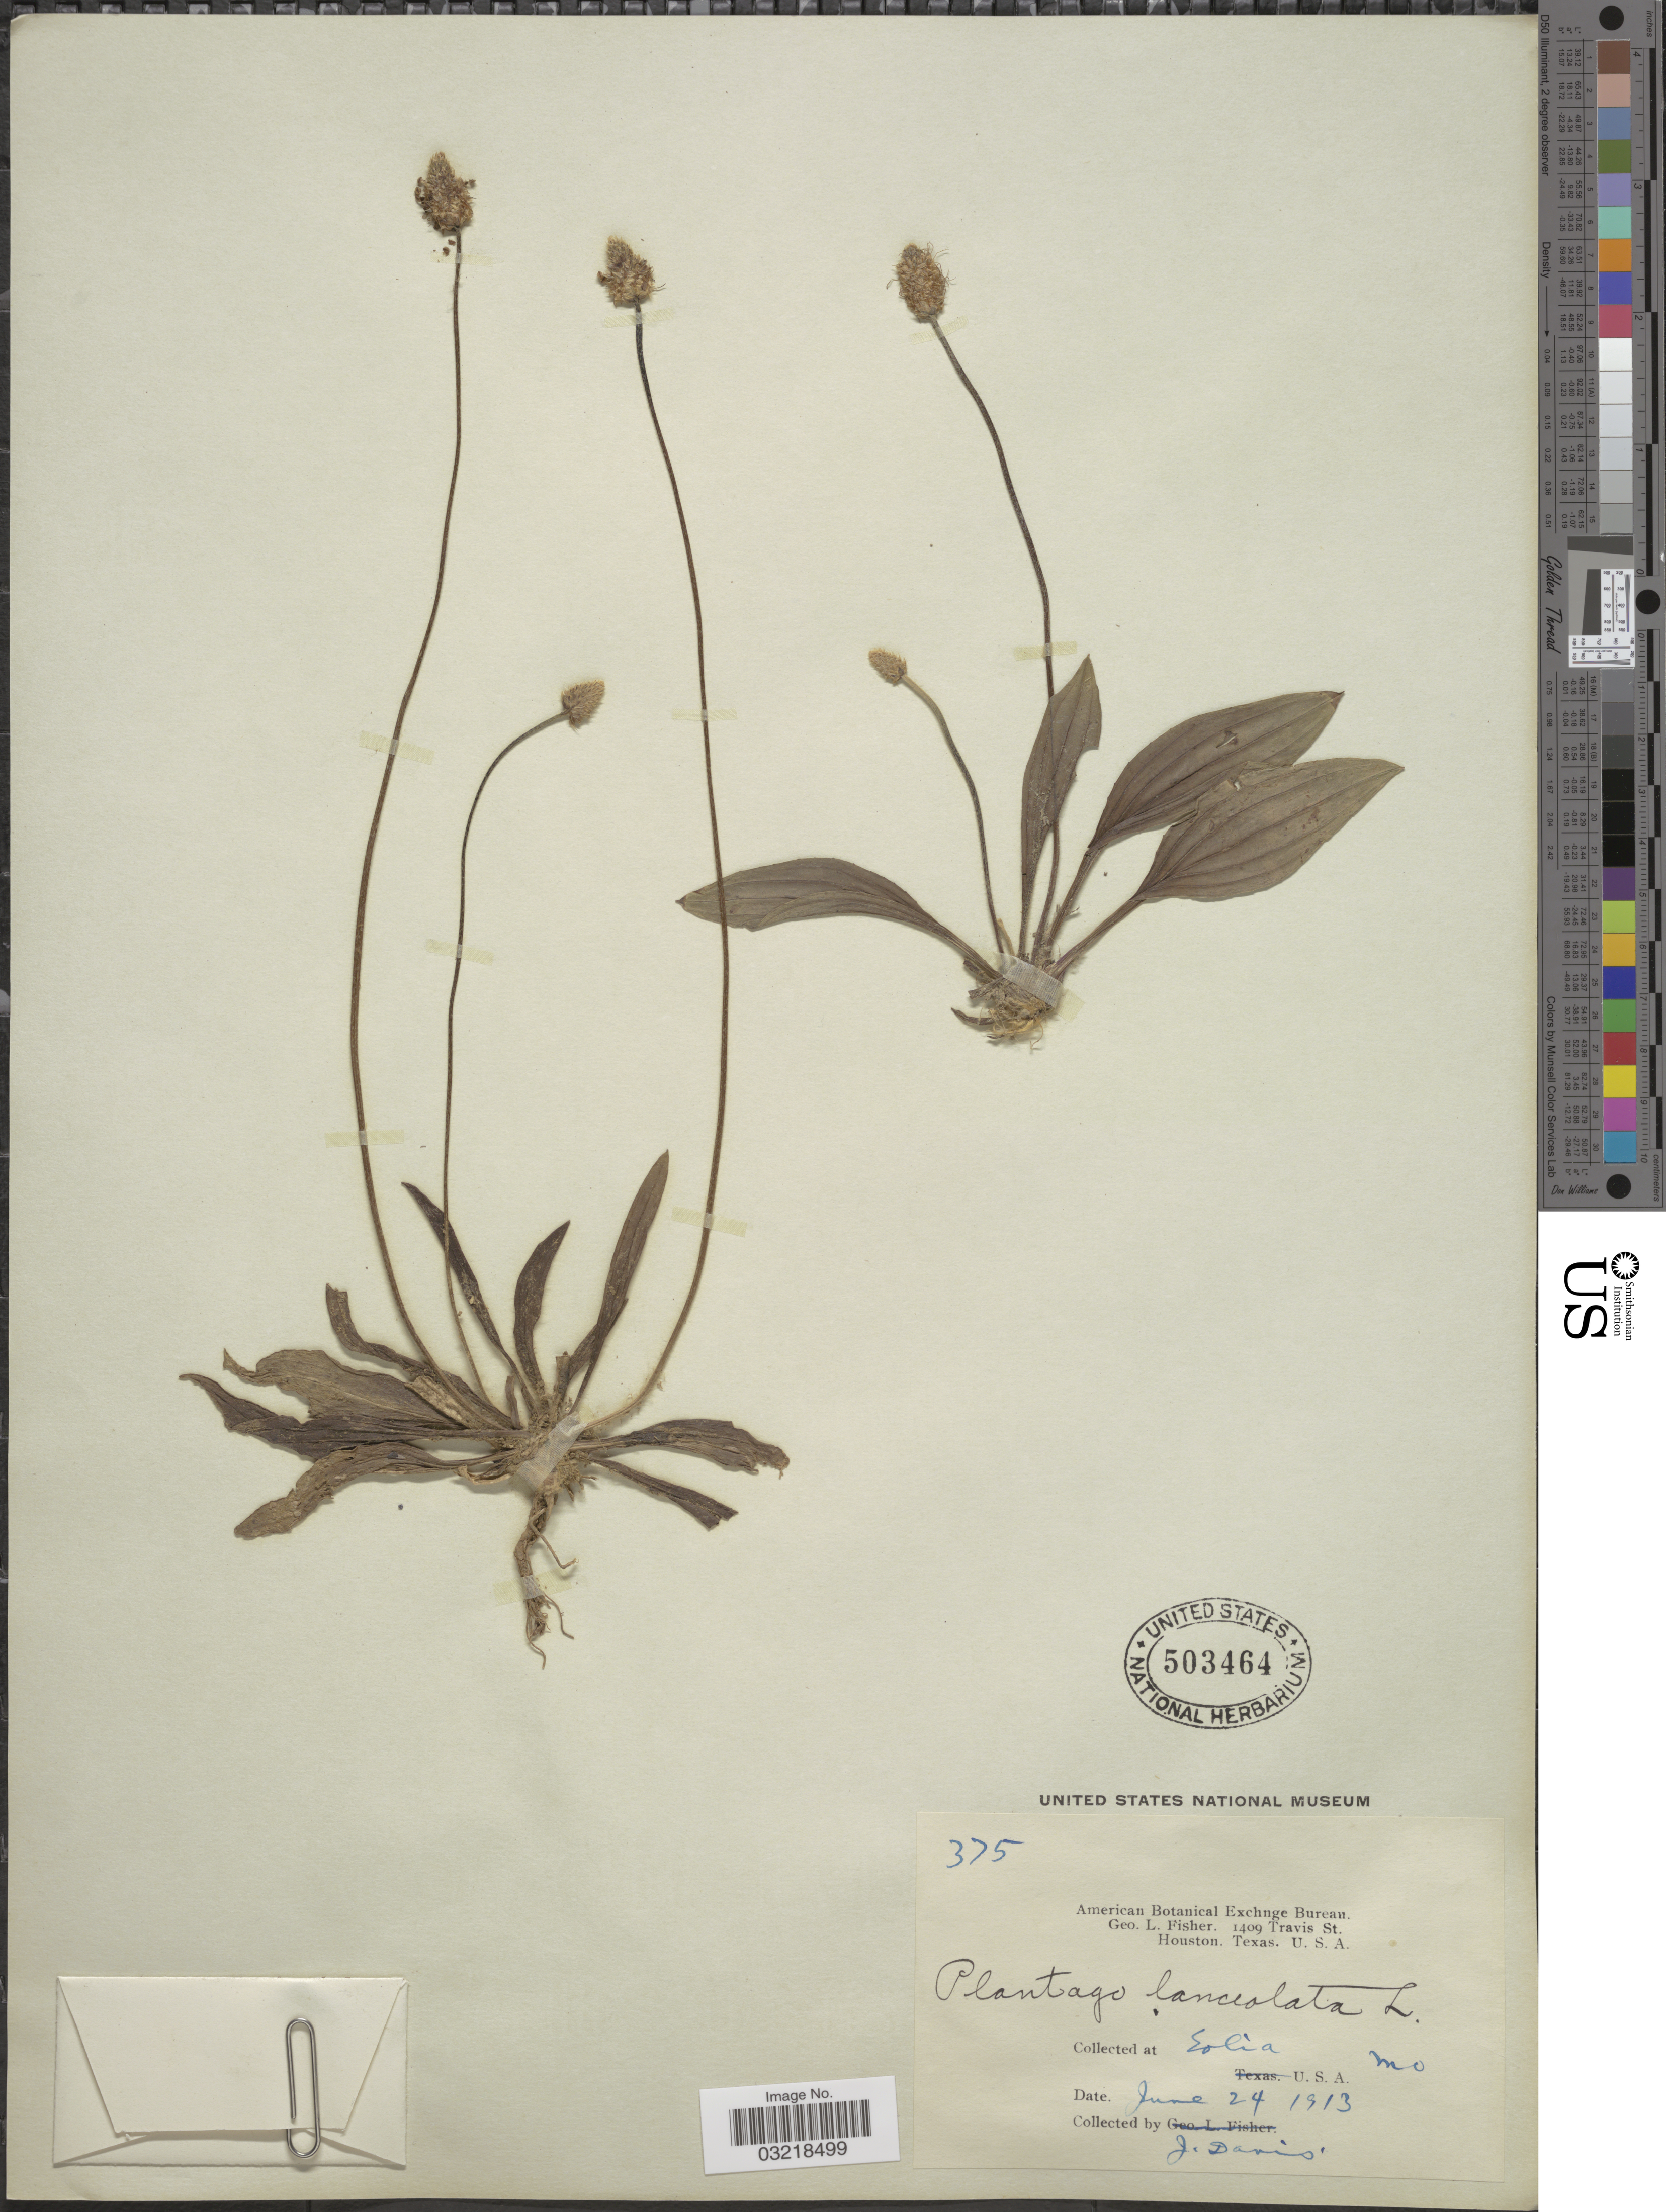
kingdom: Plantae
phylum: Tracheophyta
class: Magnoliopsida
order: Lamiales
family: Plantaginaceae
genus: Plantago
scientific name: Plantago lanceolata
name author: L.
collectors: J. Davis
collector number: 375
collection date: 1913-06-24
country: United States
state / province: Missouri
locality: Eolia.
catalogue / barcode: US 503464